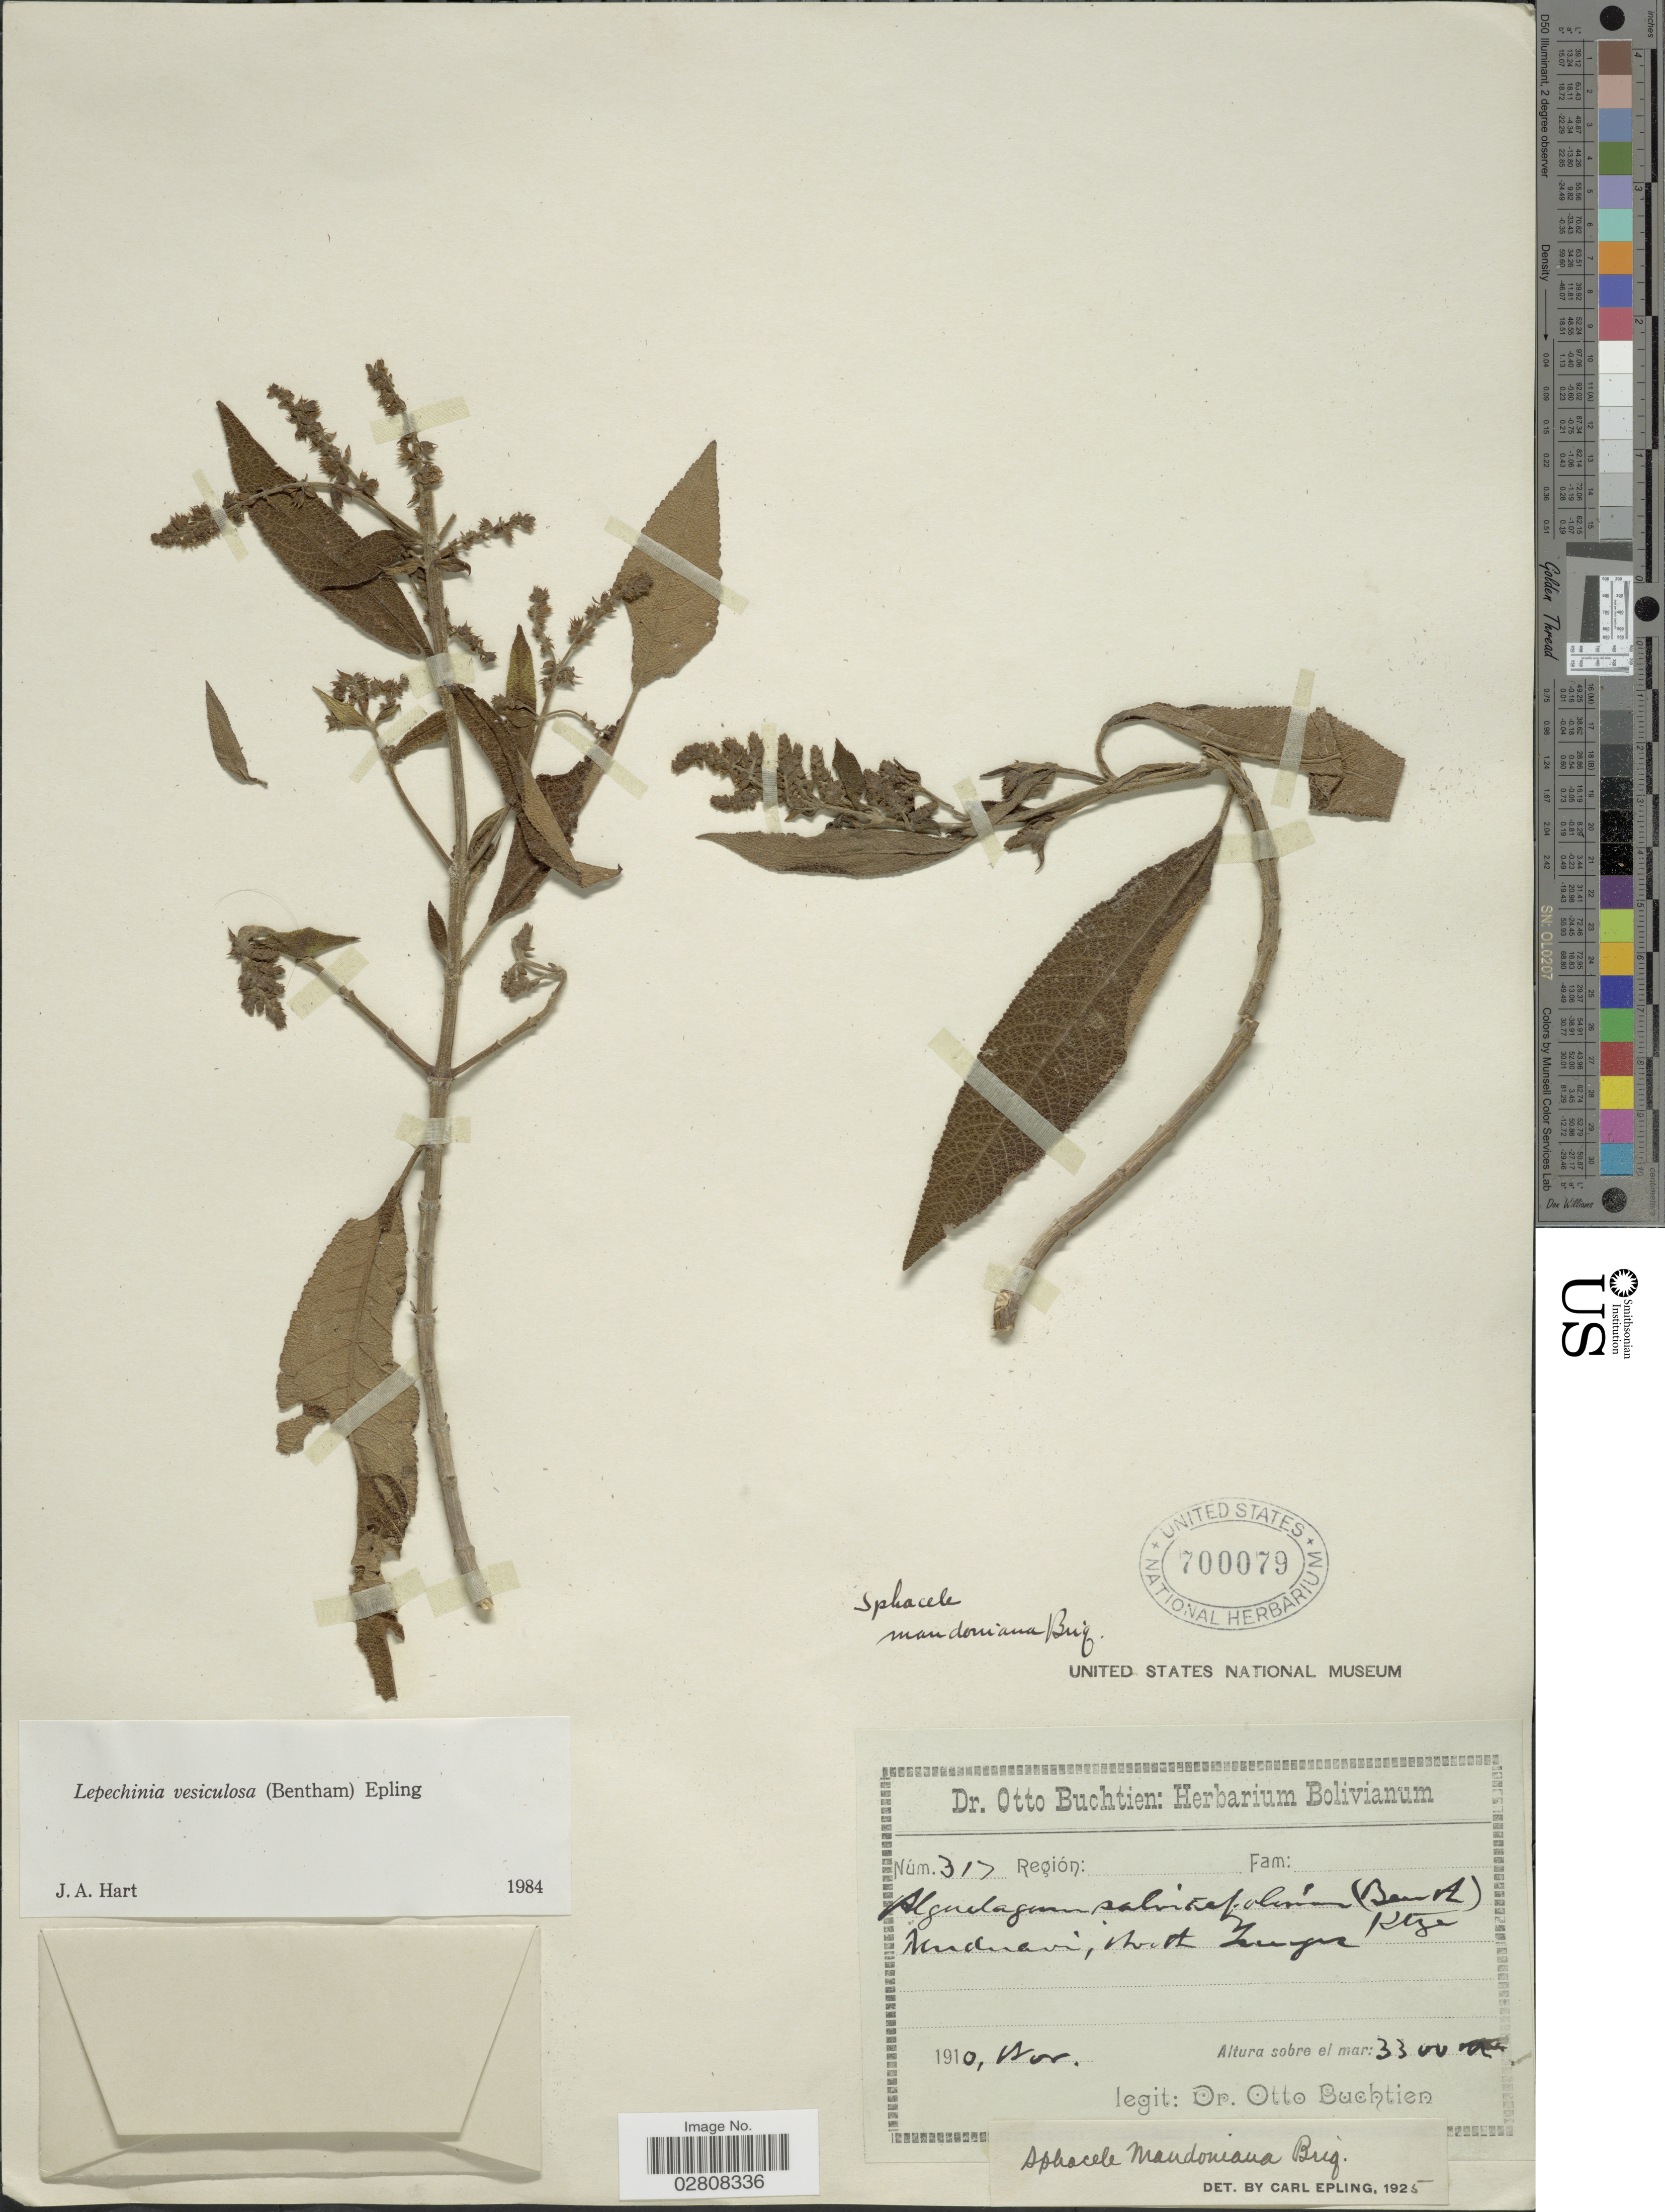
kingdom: Plantae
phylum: Tracheophyta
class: Magnoliopsida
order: Lamiales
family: Lamiaceae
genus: Lepechinia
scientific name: Lepechinia vesiculosa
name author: (Benth.) Epling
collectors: O. Buchtien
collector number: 317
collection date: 1910-11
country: Bolivia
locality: Unduavi, Norte Yungas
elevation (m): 3300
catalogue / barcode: US 700079